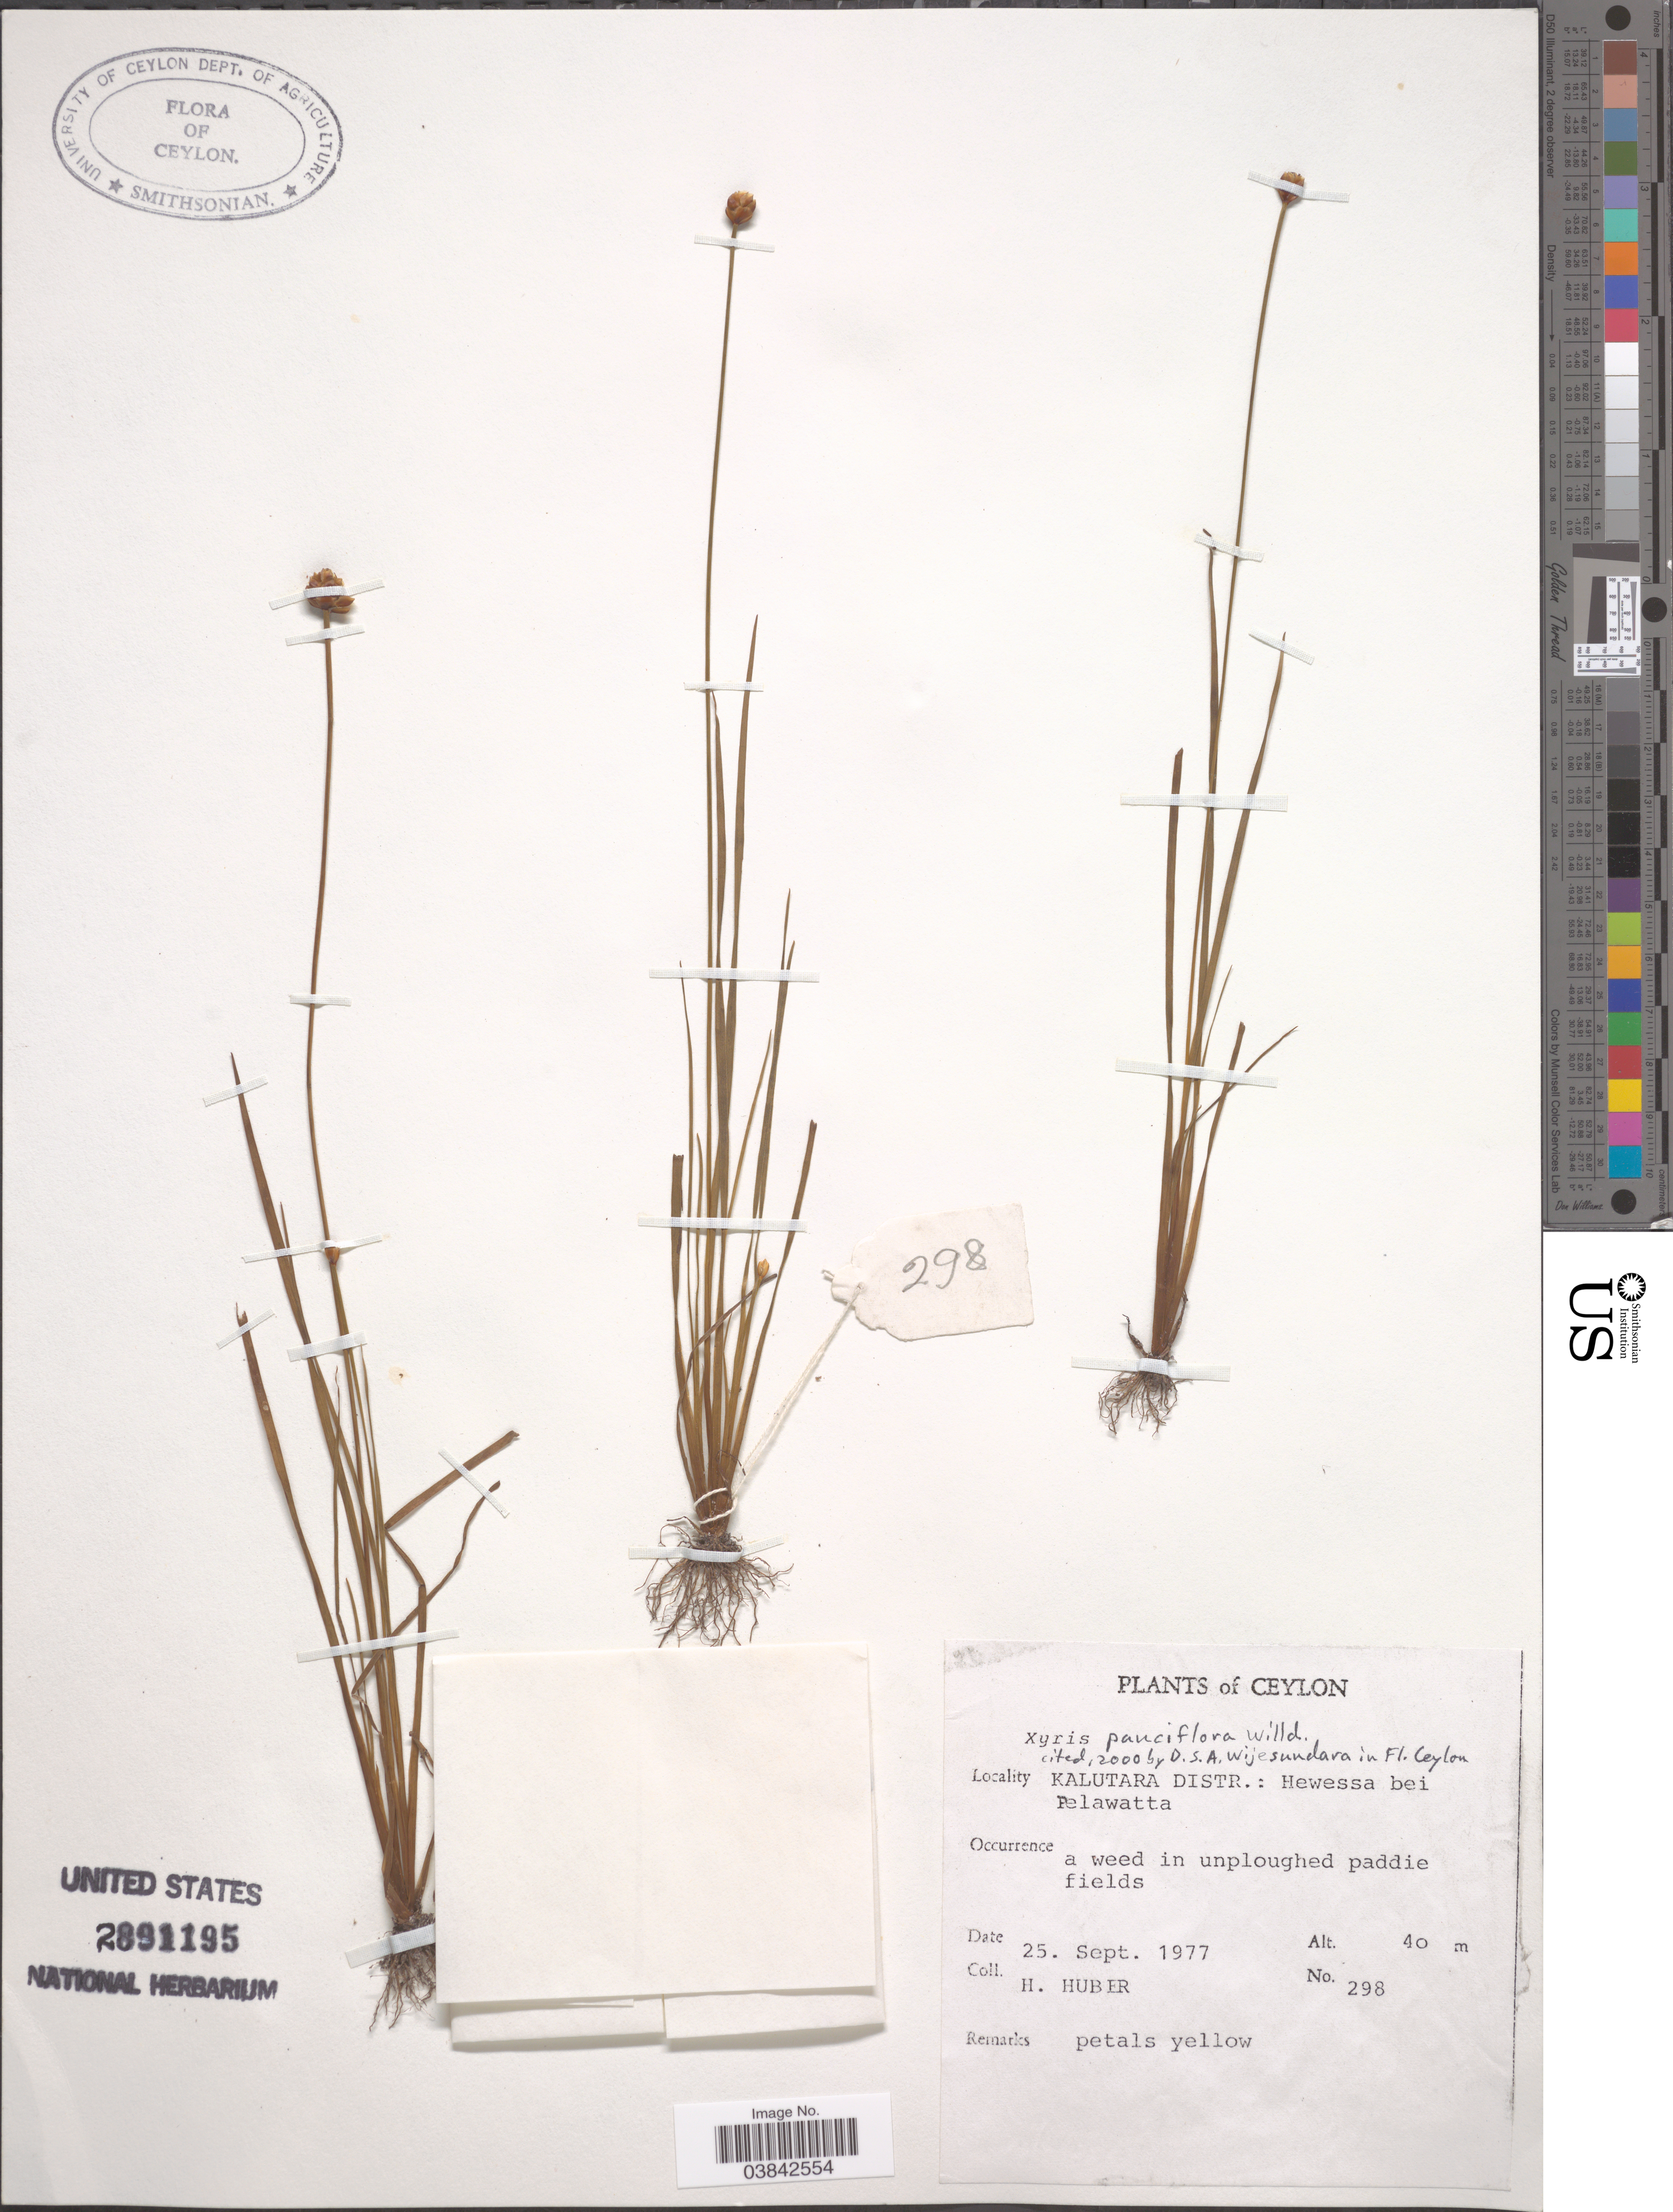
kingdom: Plantae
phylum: Tracheophyta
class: Liliopsida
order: Poales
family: Xyridaceae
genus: Xyris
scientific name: Xyris pauciflora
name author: Willd.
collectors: H. Huber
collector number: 298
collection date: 1977-09-25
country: Sri Lanka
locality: Ceylon. Kalutara Distr.: Hewessa bei Pelawatta.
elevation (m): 40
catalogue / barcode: US 2891195